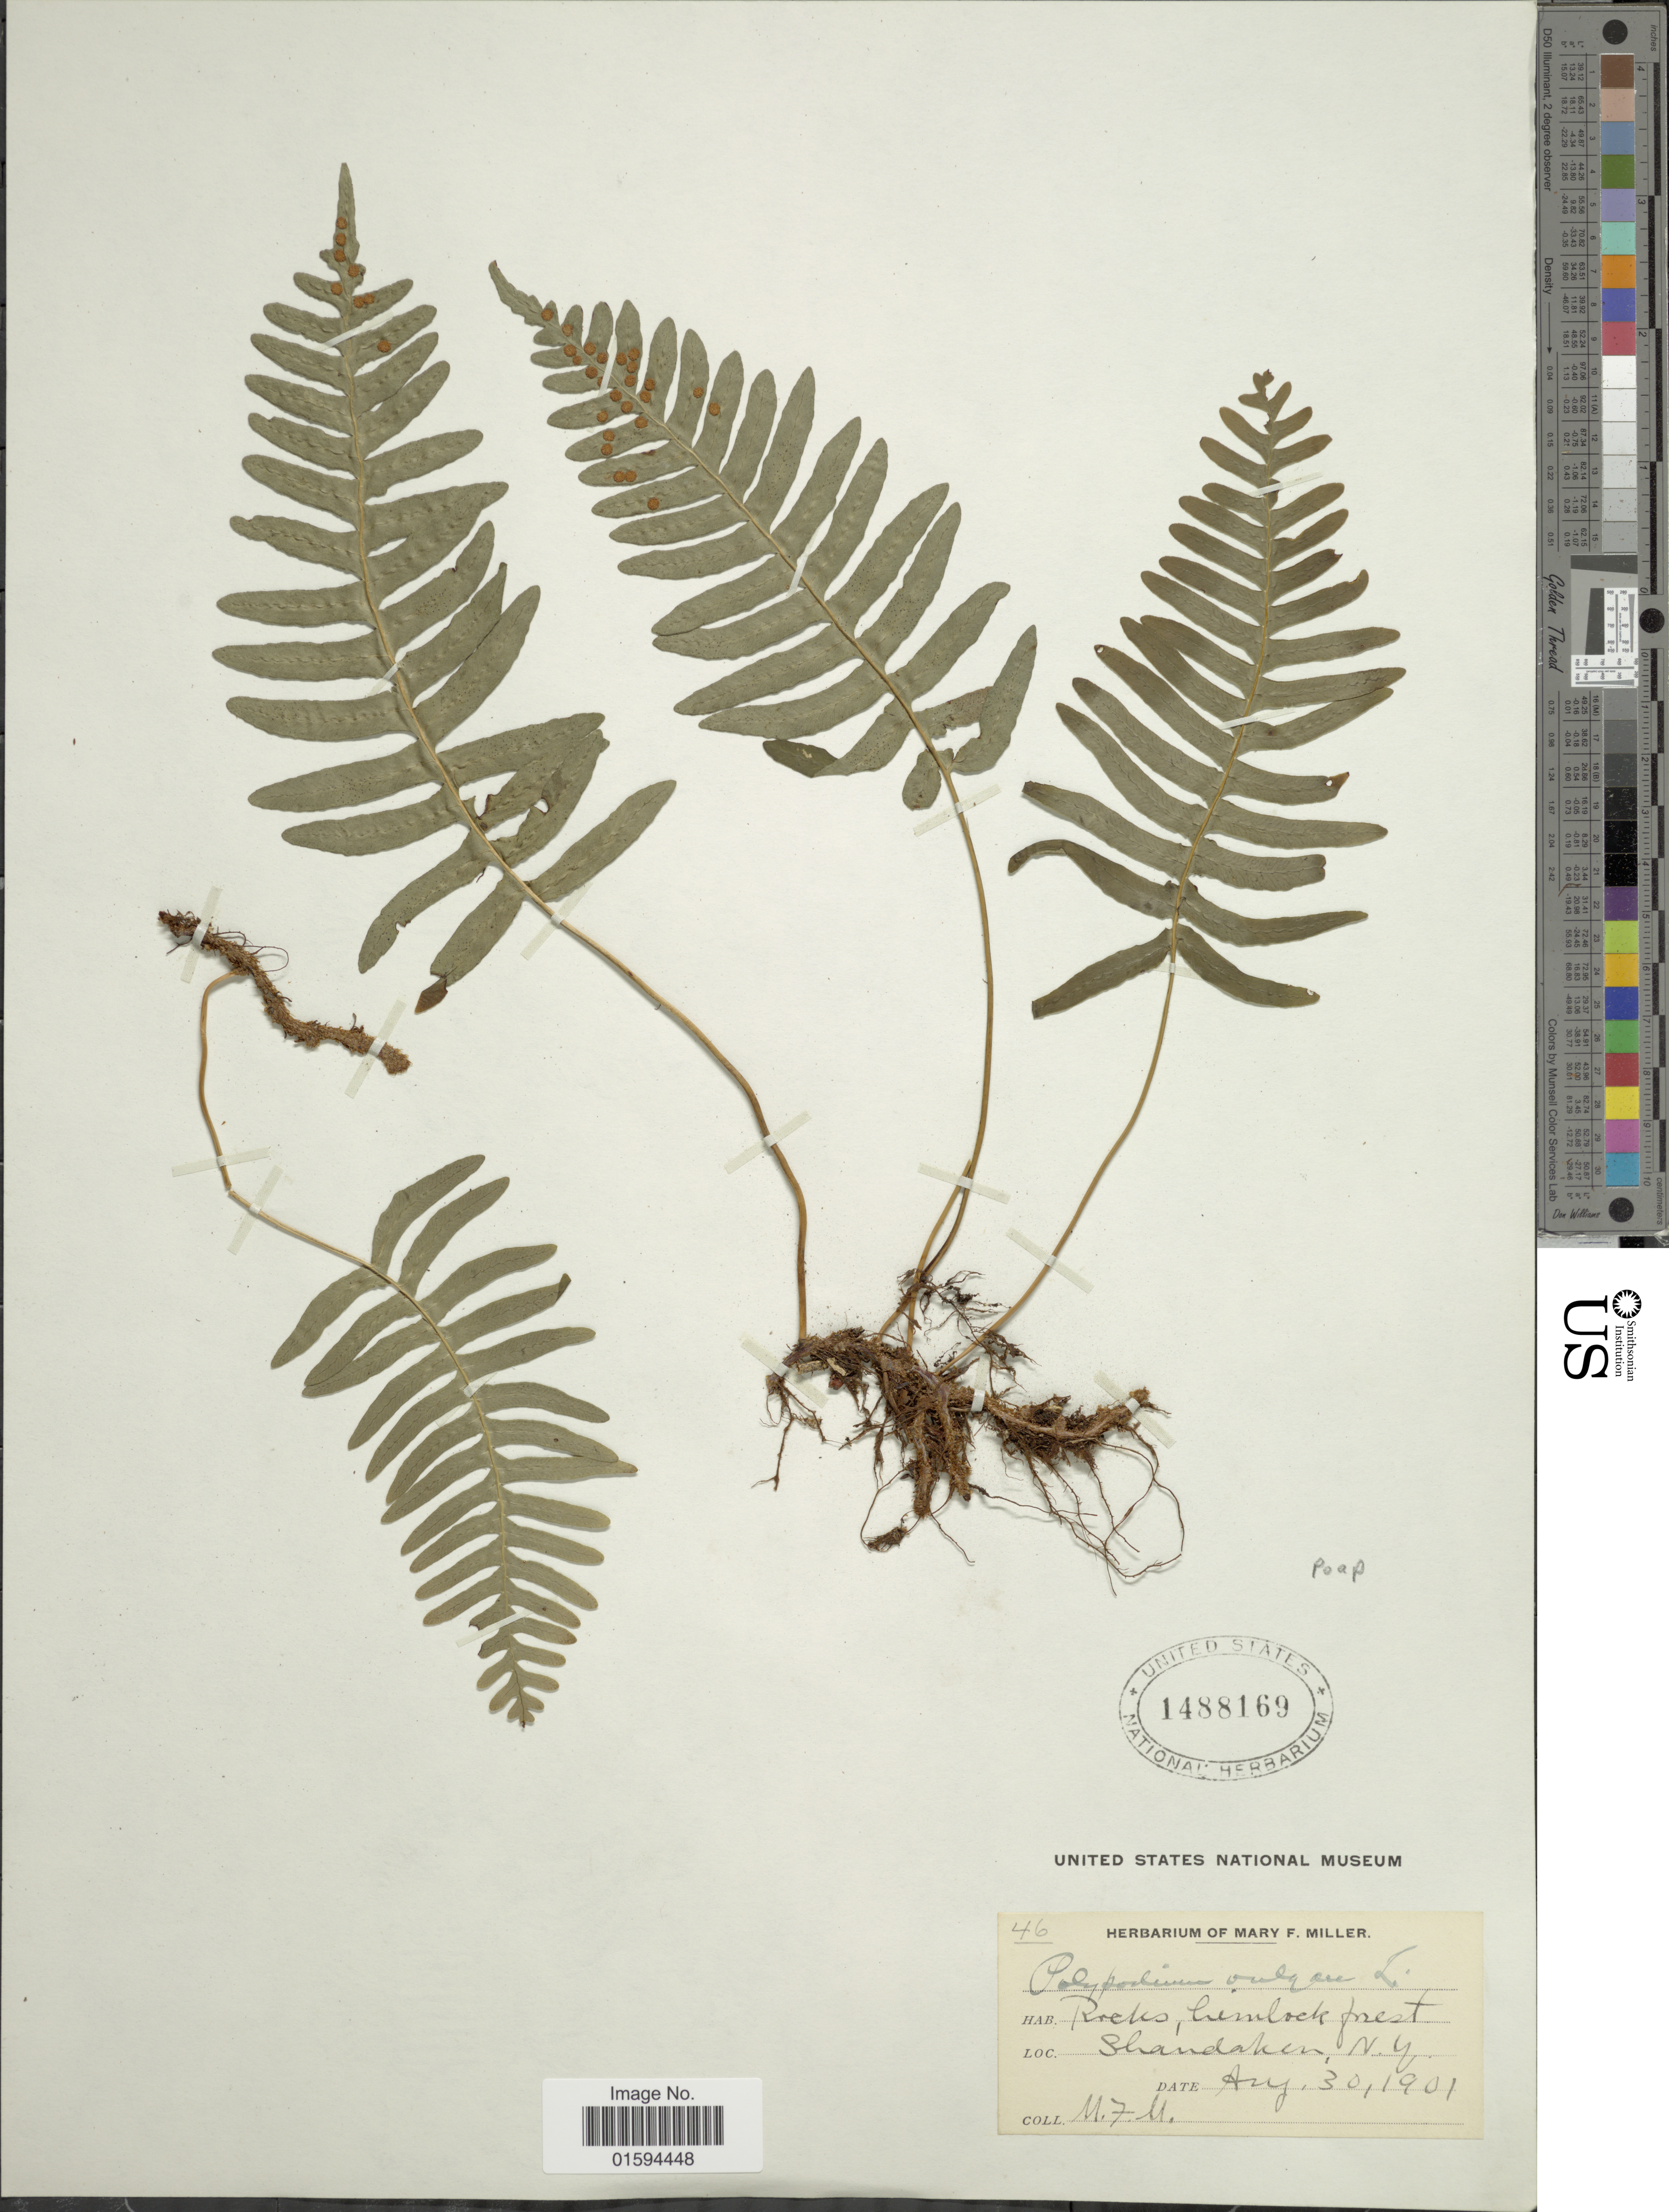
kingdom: Plantae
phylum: Tracheophyta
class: Polypodiopsida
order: Polypodiales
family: Polypodiaceae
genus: Polypodium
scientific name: Polypodium appalachianum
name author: Haufler & Windham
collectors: M. F. Miller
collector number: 46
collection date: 1901-08-30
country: United States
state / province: New York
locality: Shandaken.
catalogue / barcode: US 1488169